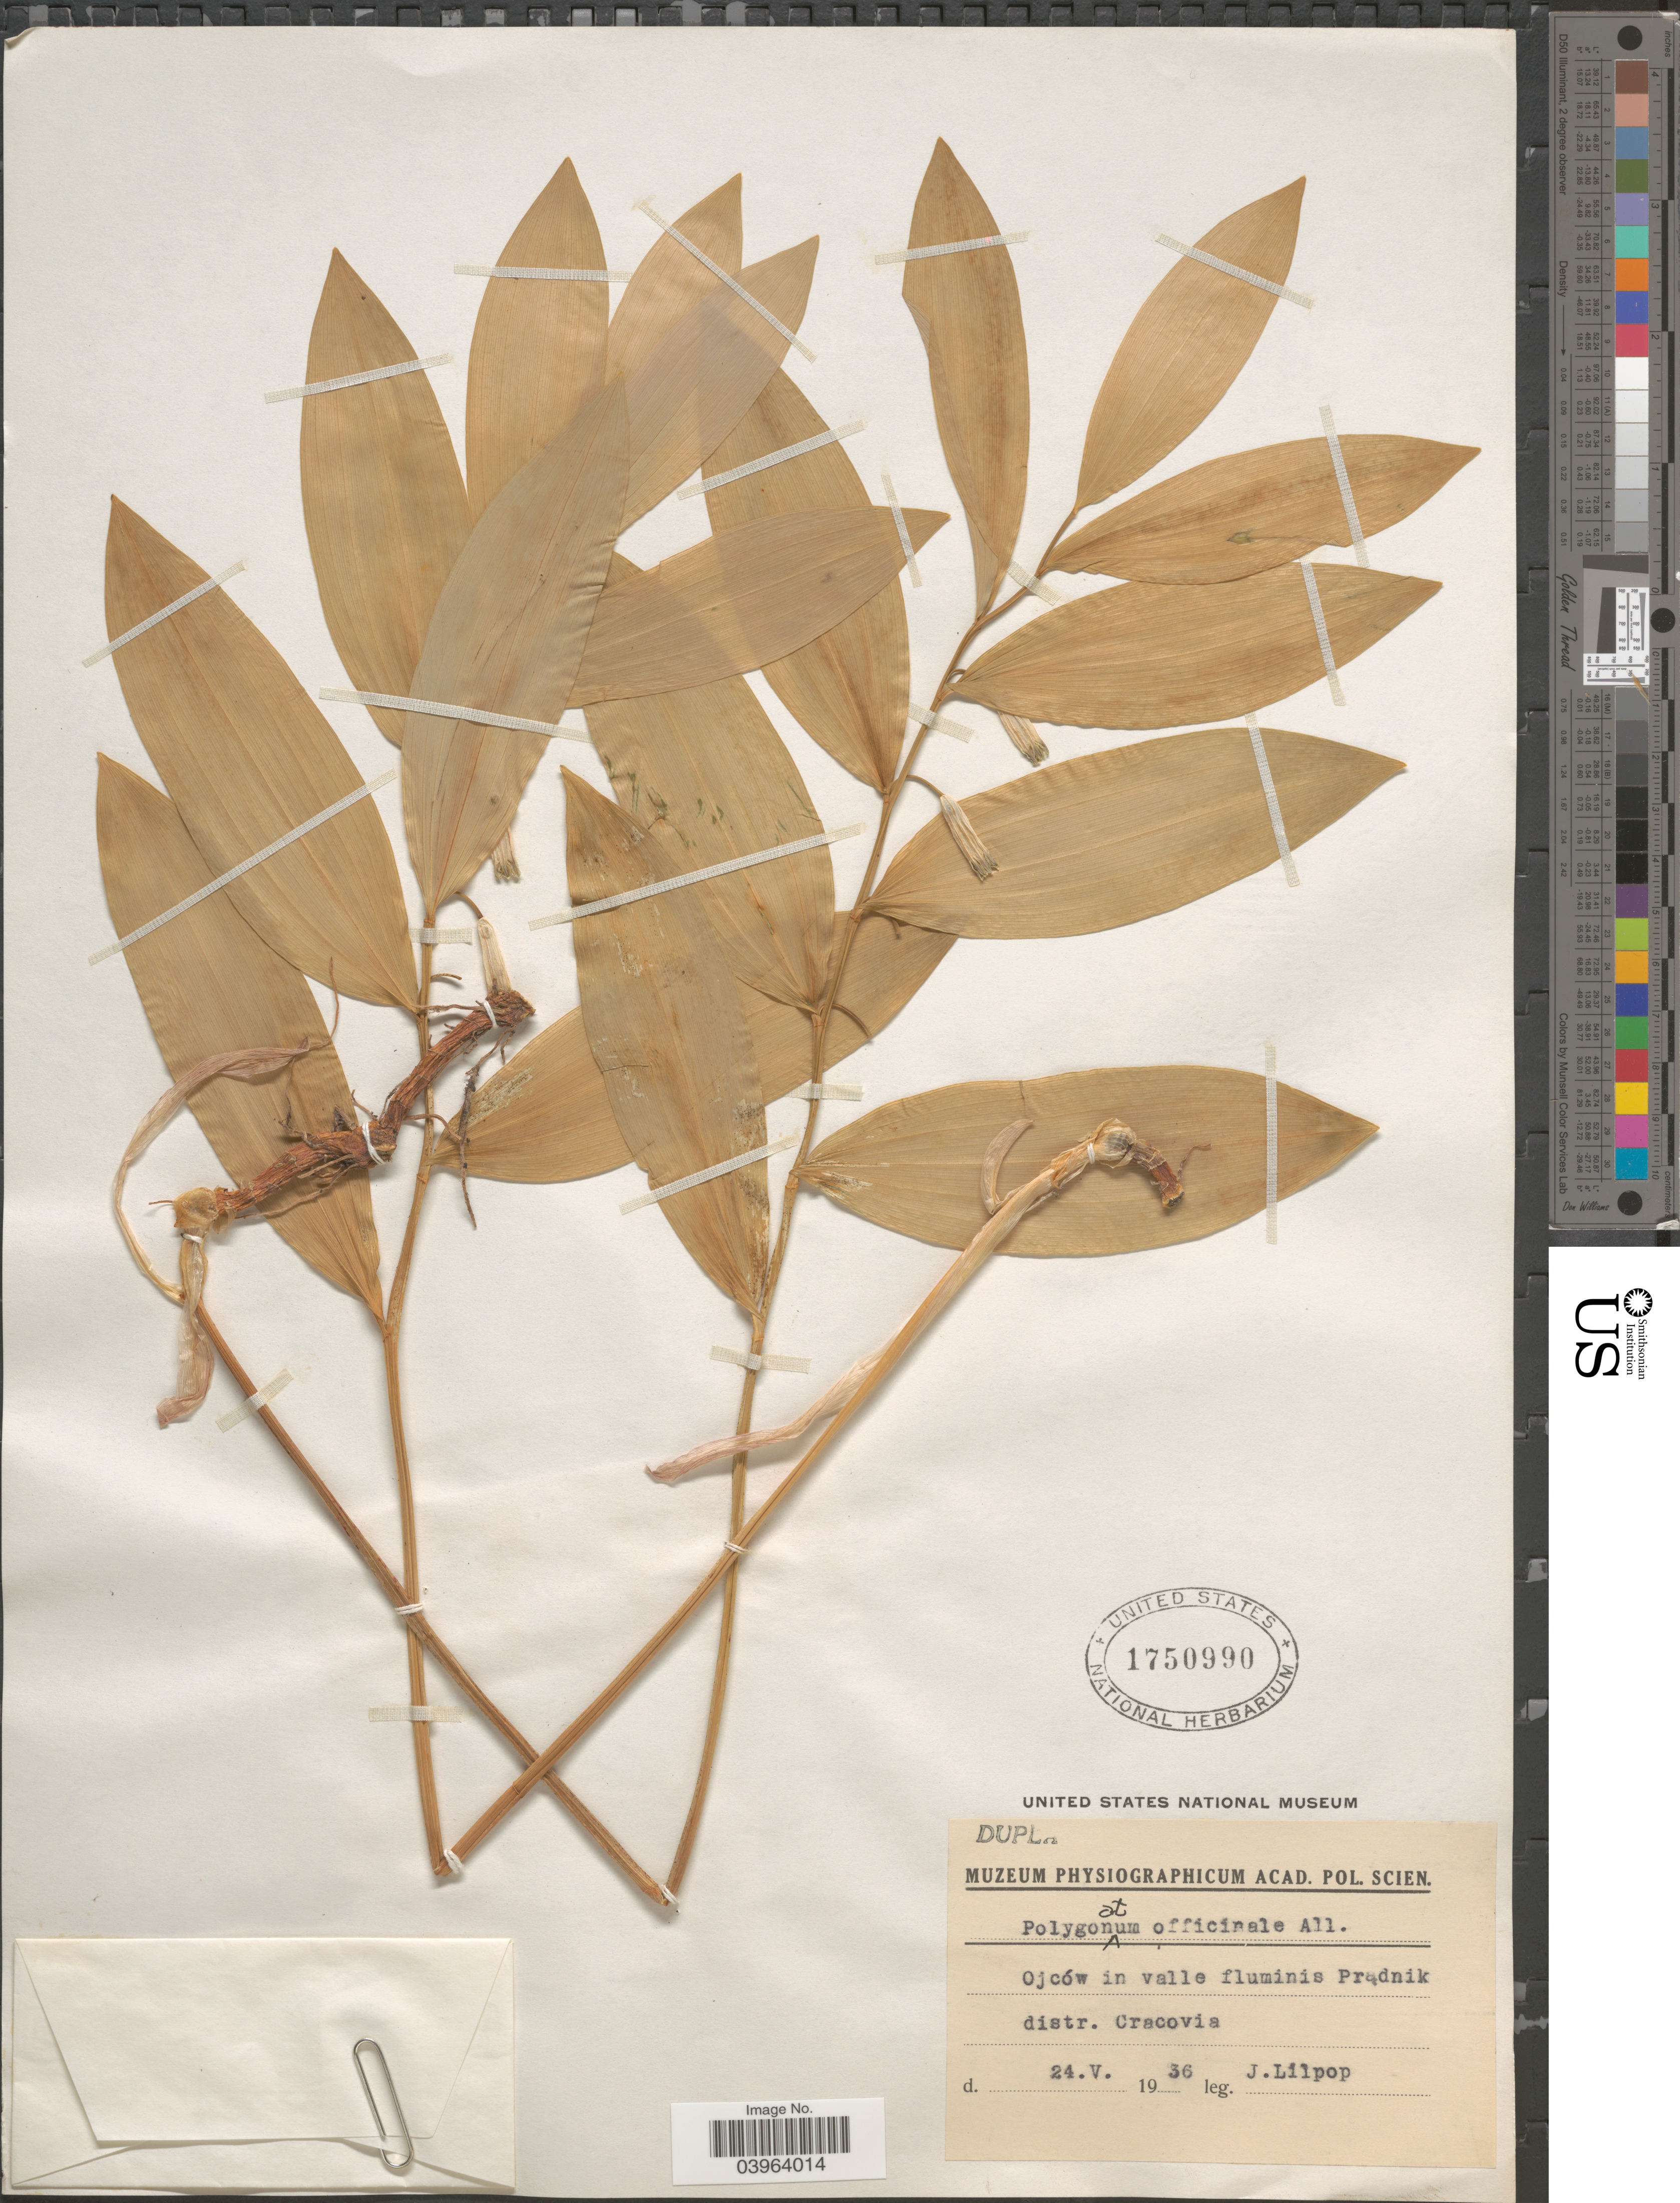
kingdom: Plantae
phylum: Tracheophyta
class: Liliopsida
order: Asparagales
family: Asparagaceae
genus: Polygonatum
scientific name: Polygonatum officinale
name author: All.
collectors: J. Lilpop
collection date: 1936-05-24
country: Poland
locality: Ojców in valle fluminis Pradnik distr. Cracovia.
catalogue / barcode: US 1750990